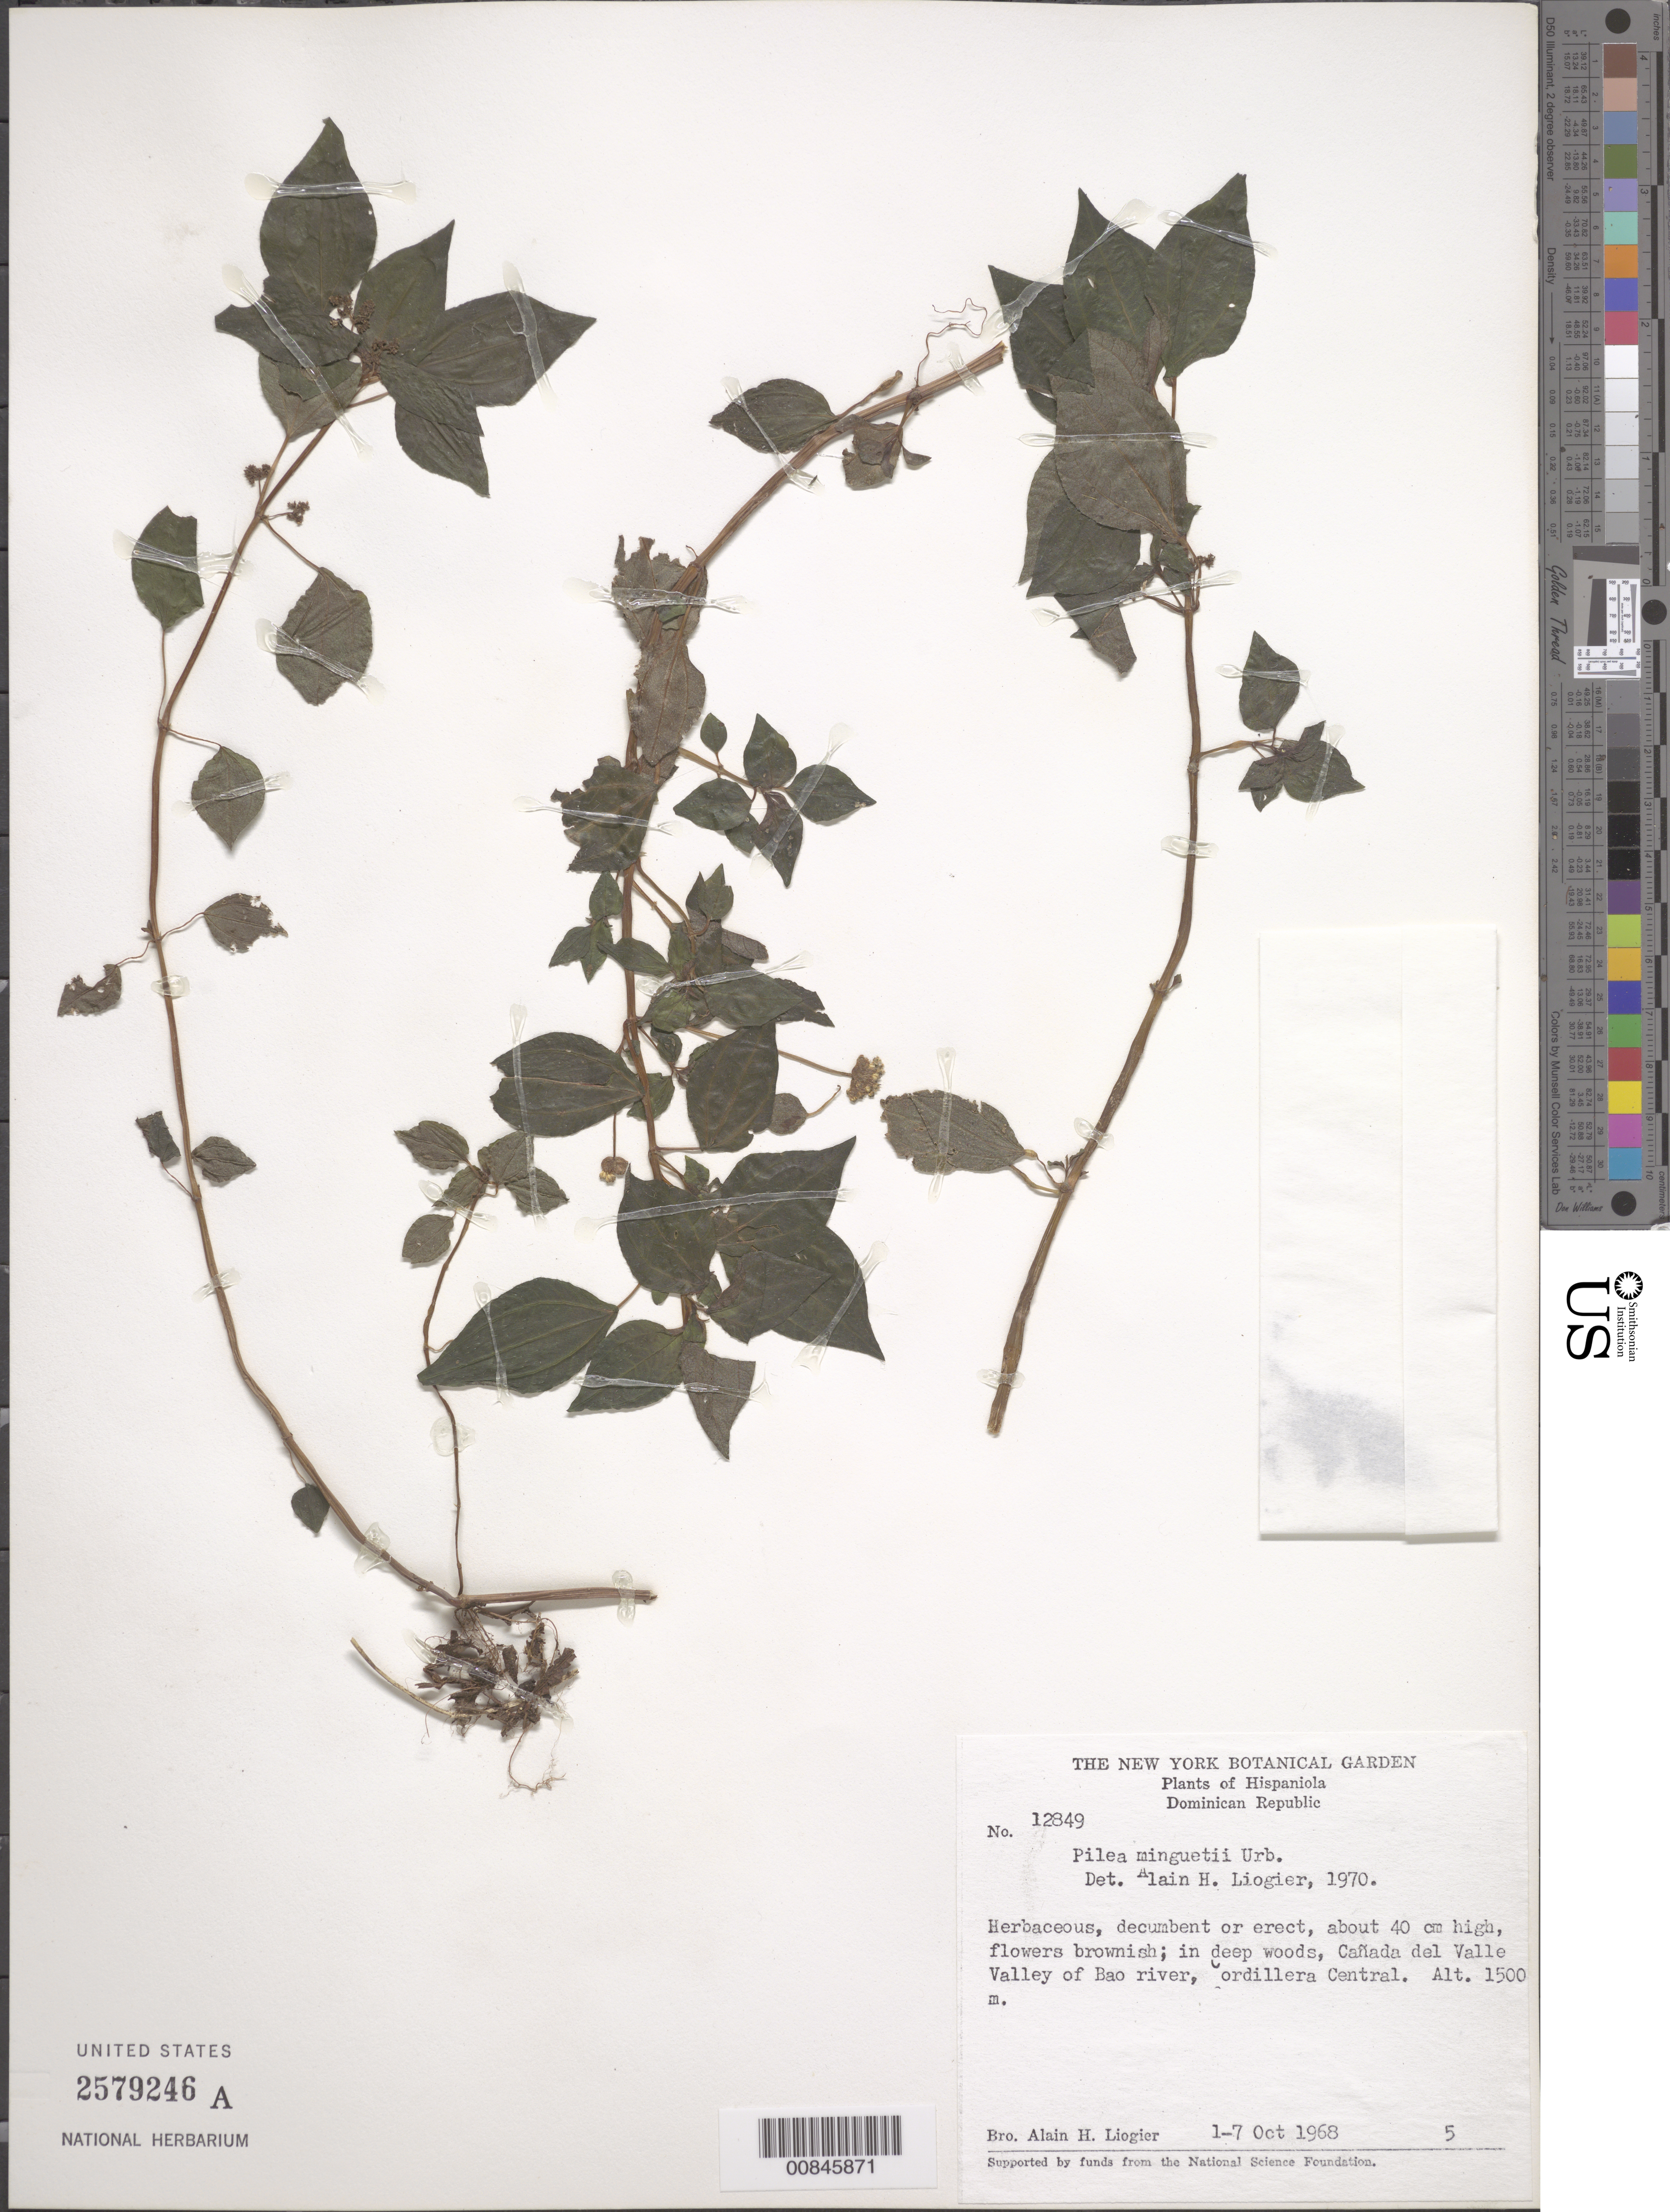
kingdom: Plantae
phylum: Tracheophyta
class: Magnoliopsida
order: Rosales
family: Urticaceae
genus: Pilea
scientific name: Pilea minguetii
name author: Urb.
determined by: Liogier, Alain H.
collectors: A. H. Liogier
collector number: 12849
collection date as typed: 01 Oct 1968 to 07 Oct 1968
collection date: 1968-10-01/1968-10-07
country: Dominican Republic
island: Hispaniola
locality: Cañada del Valle, Valley of Bao River, Cordillera Central.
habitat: In deep woods.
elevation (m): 1500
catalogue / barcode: US 2579246A